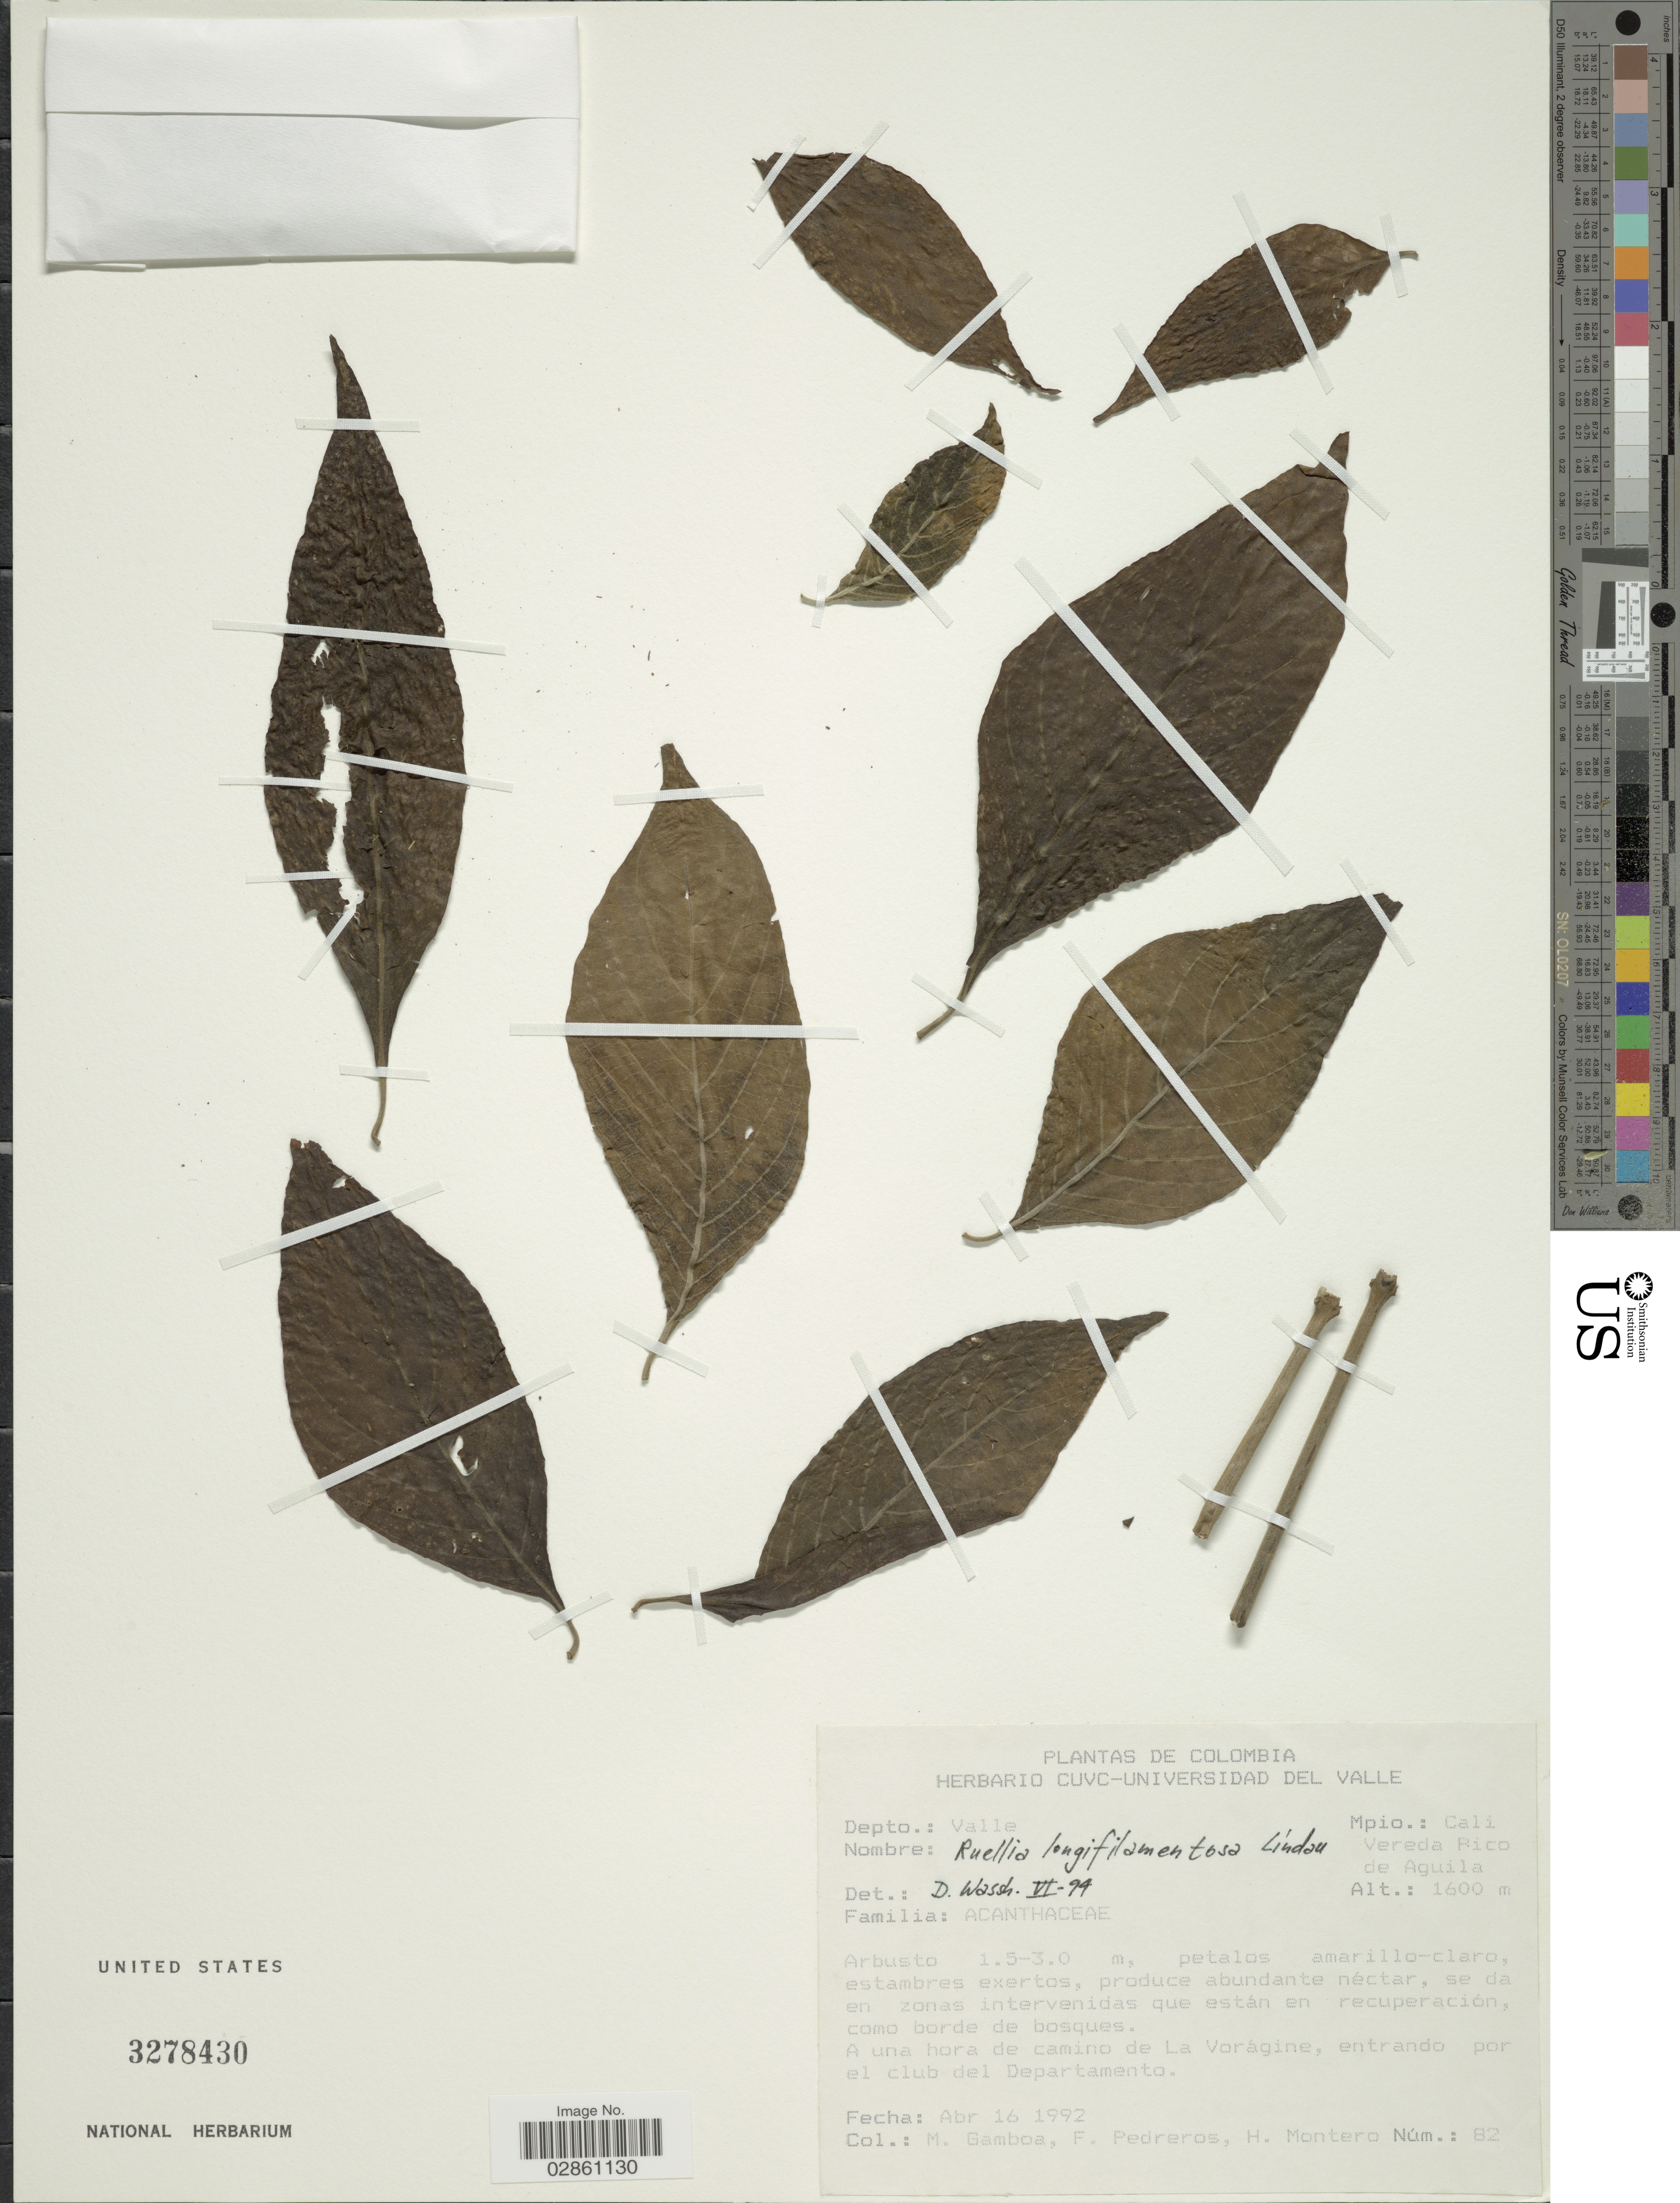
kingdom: Plantae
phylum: Tracheophyta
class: Magnoliopsida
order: Lamiales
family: Acanthaceae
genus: Ruellia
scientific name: Ruellia longifilamentosa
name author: Lindau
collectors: M. Gamboa, F. Pedreros & A. Montero H.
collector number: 82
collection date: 1992-04-16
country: Colombia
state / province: Valle del Cauca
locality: Depto. : Valle. Mpio.: Cali Vereda Rico de Aguila. A una hora de camino de La Voragine, entrando por el club del Departamento.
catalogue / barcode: US 3278430